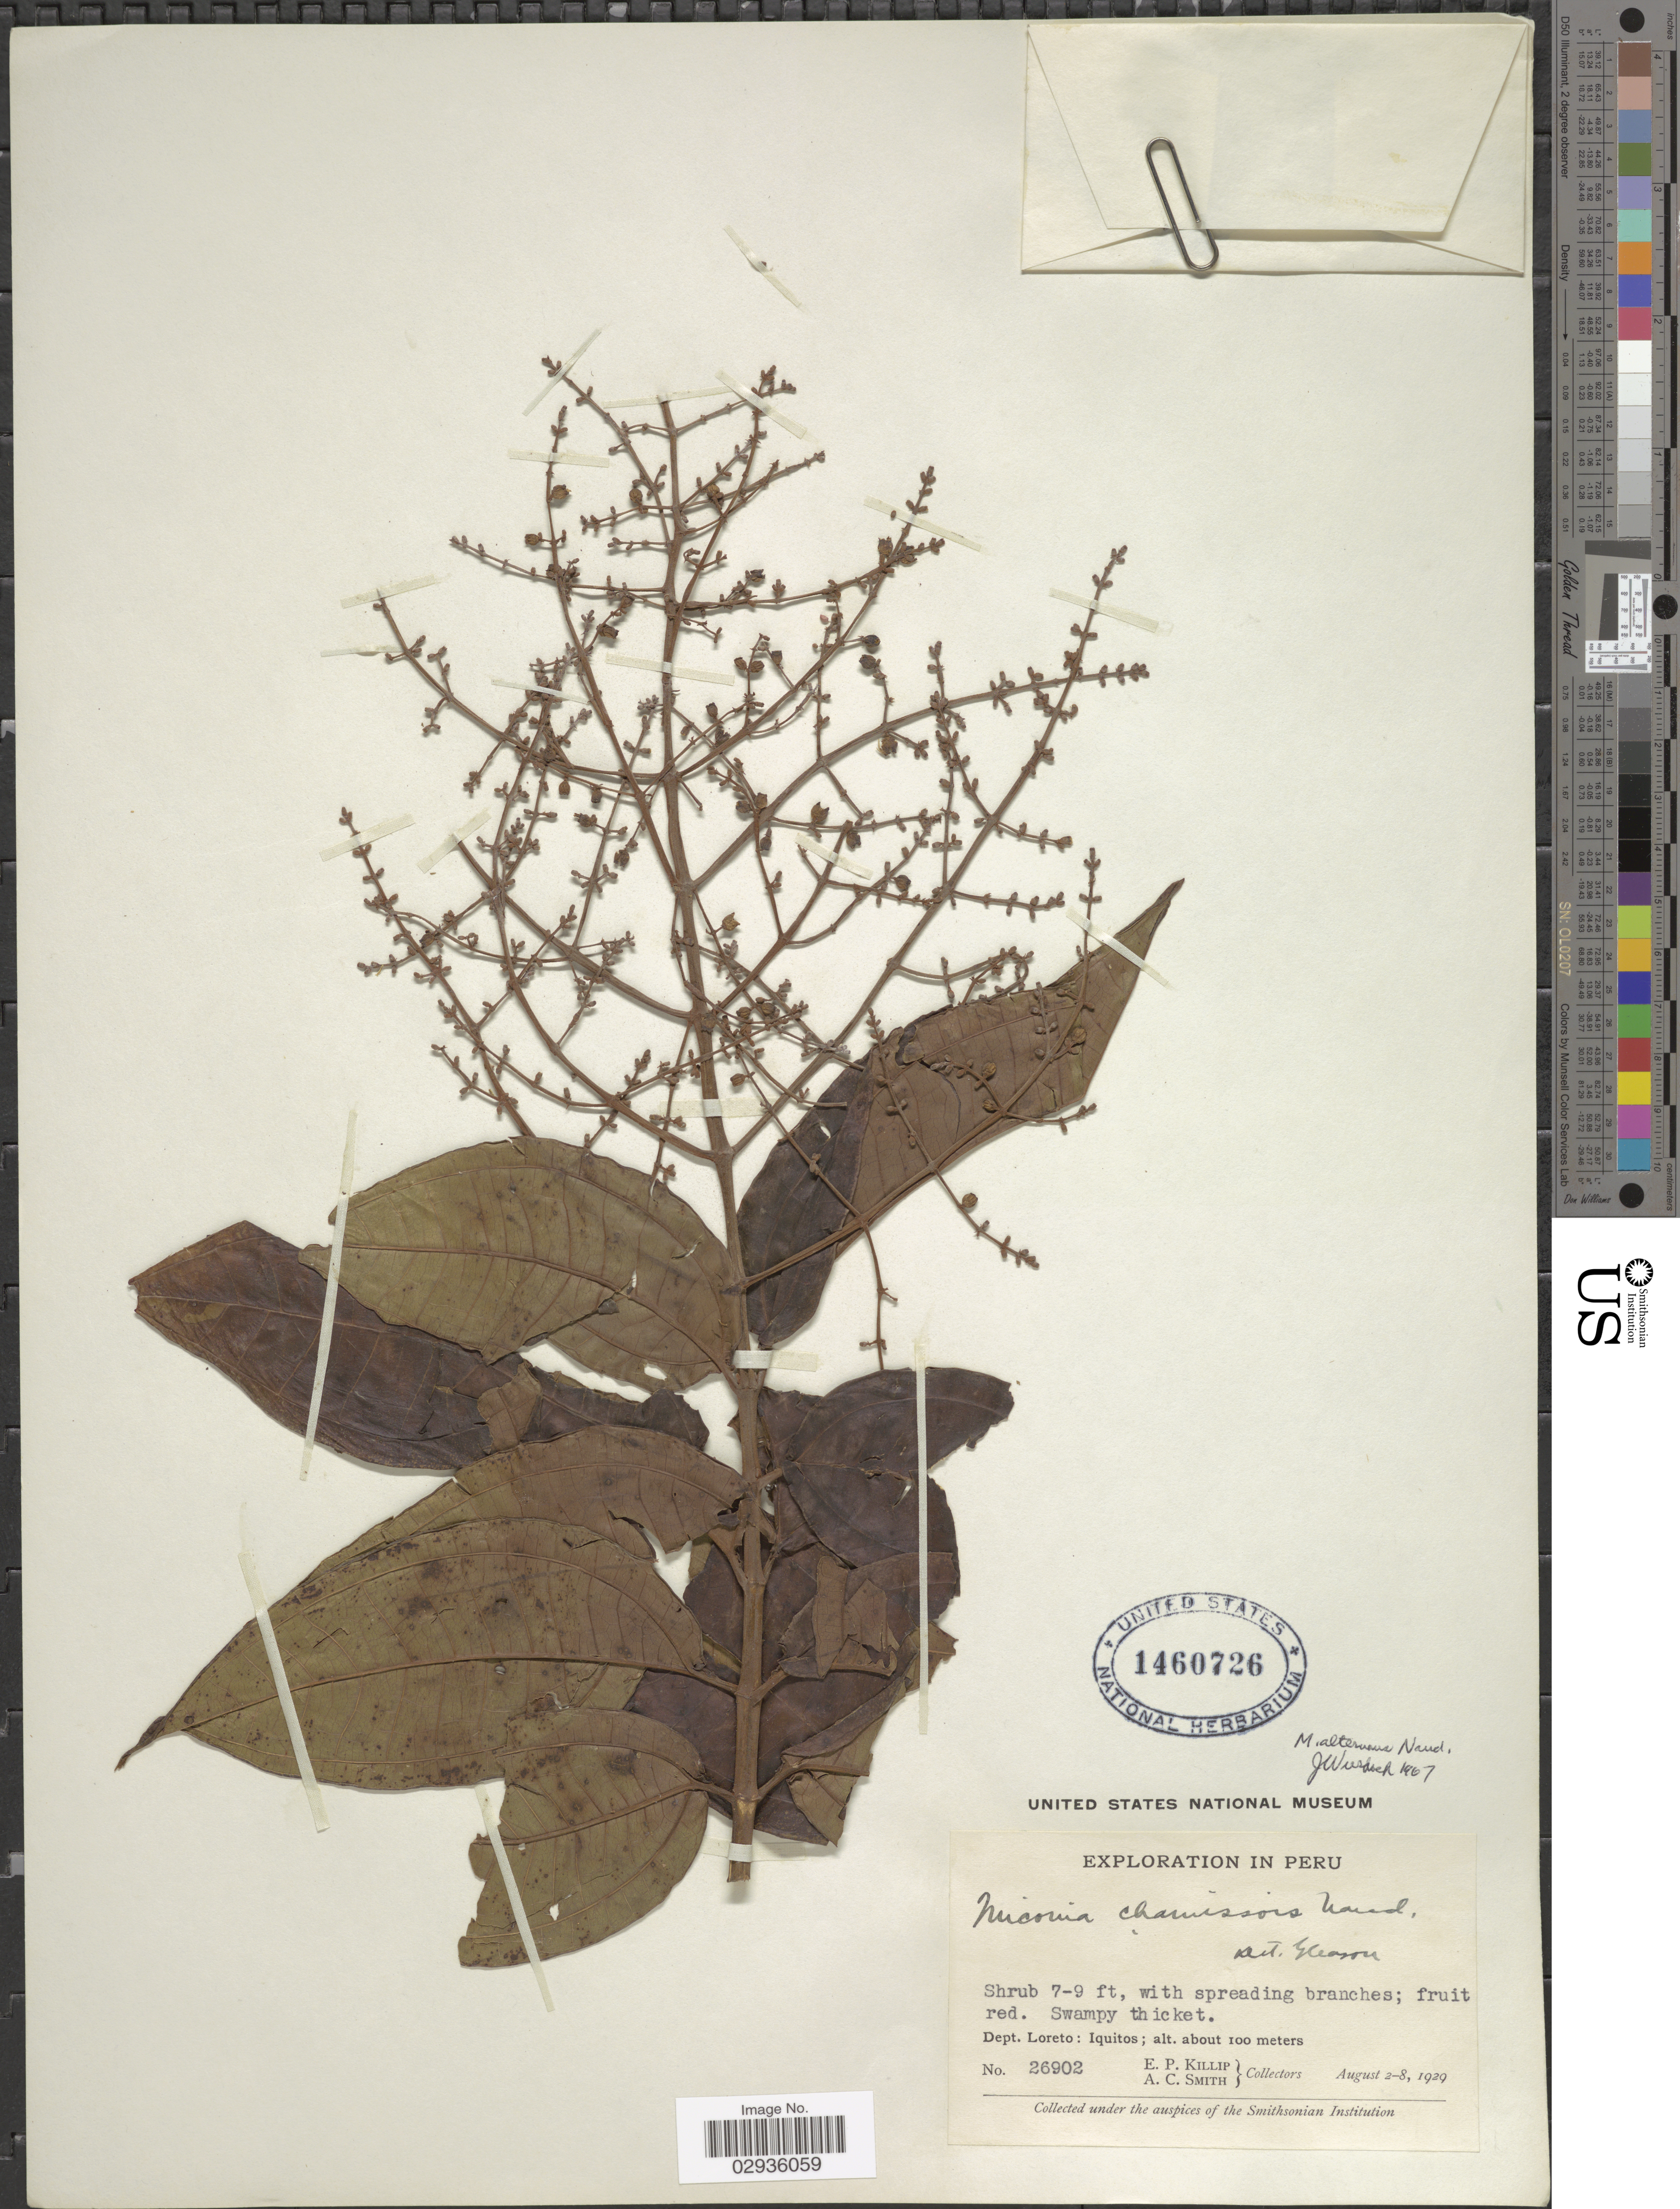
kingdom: Plantae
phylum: Tracheophyta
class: Magnoliopsida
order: Myrtales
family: Melastomataceae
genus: Miconia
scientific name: Miconia alternans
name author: Naudin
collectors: E. P. Killip & A. C. Smith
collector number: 26902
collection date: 1929-08-02/1929-08-08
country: Peru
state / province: Loreto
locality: Dept. Loreto: Iquitos.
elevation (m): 100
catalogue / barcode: US 1460726